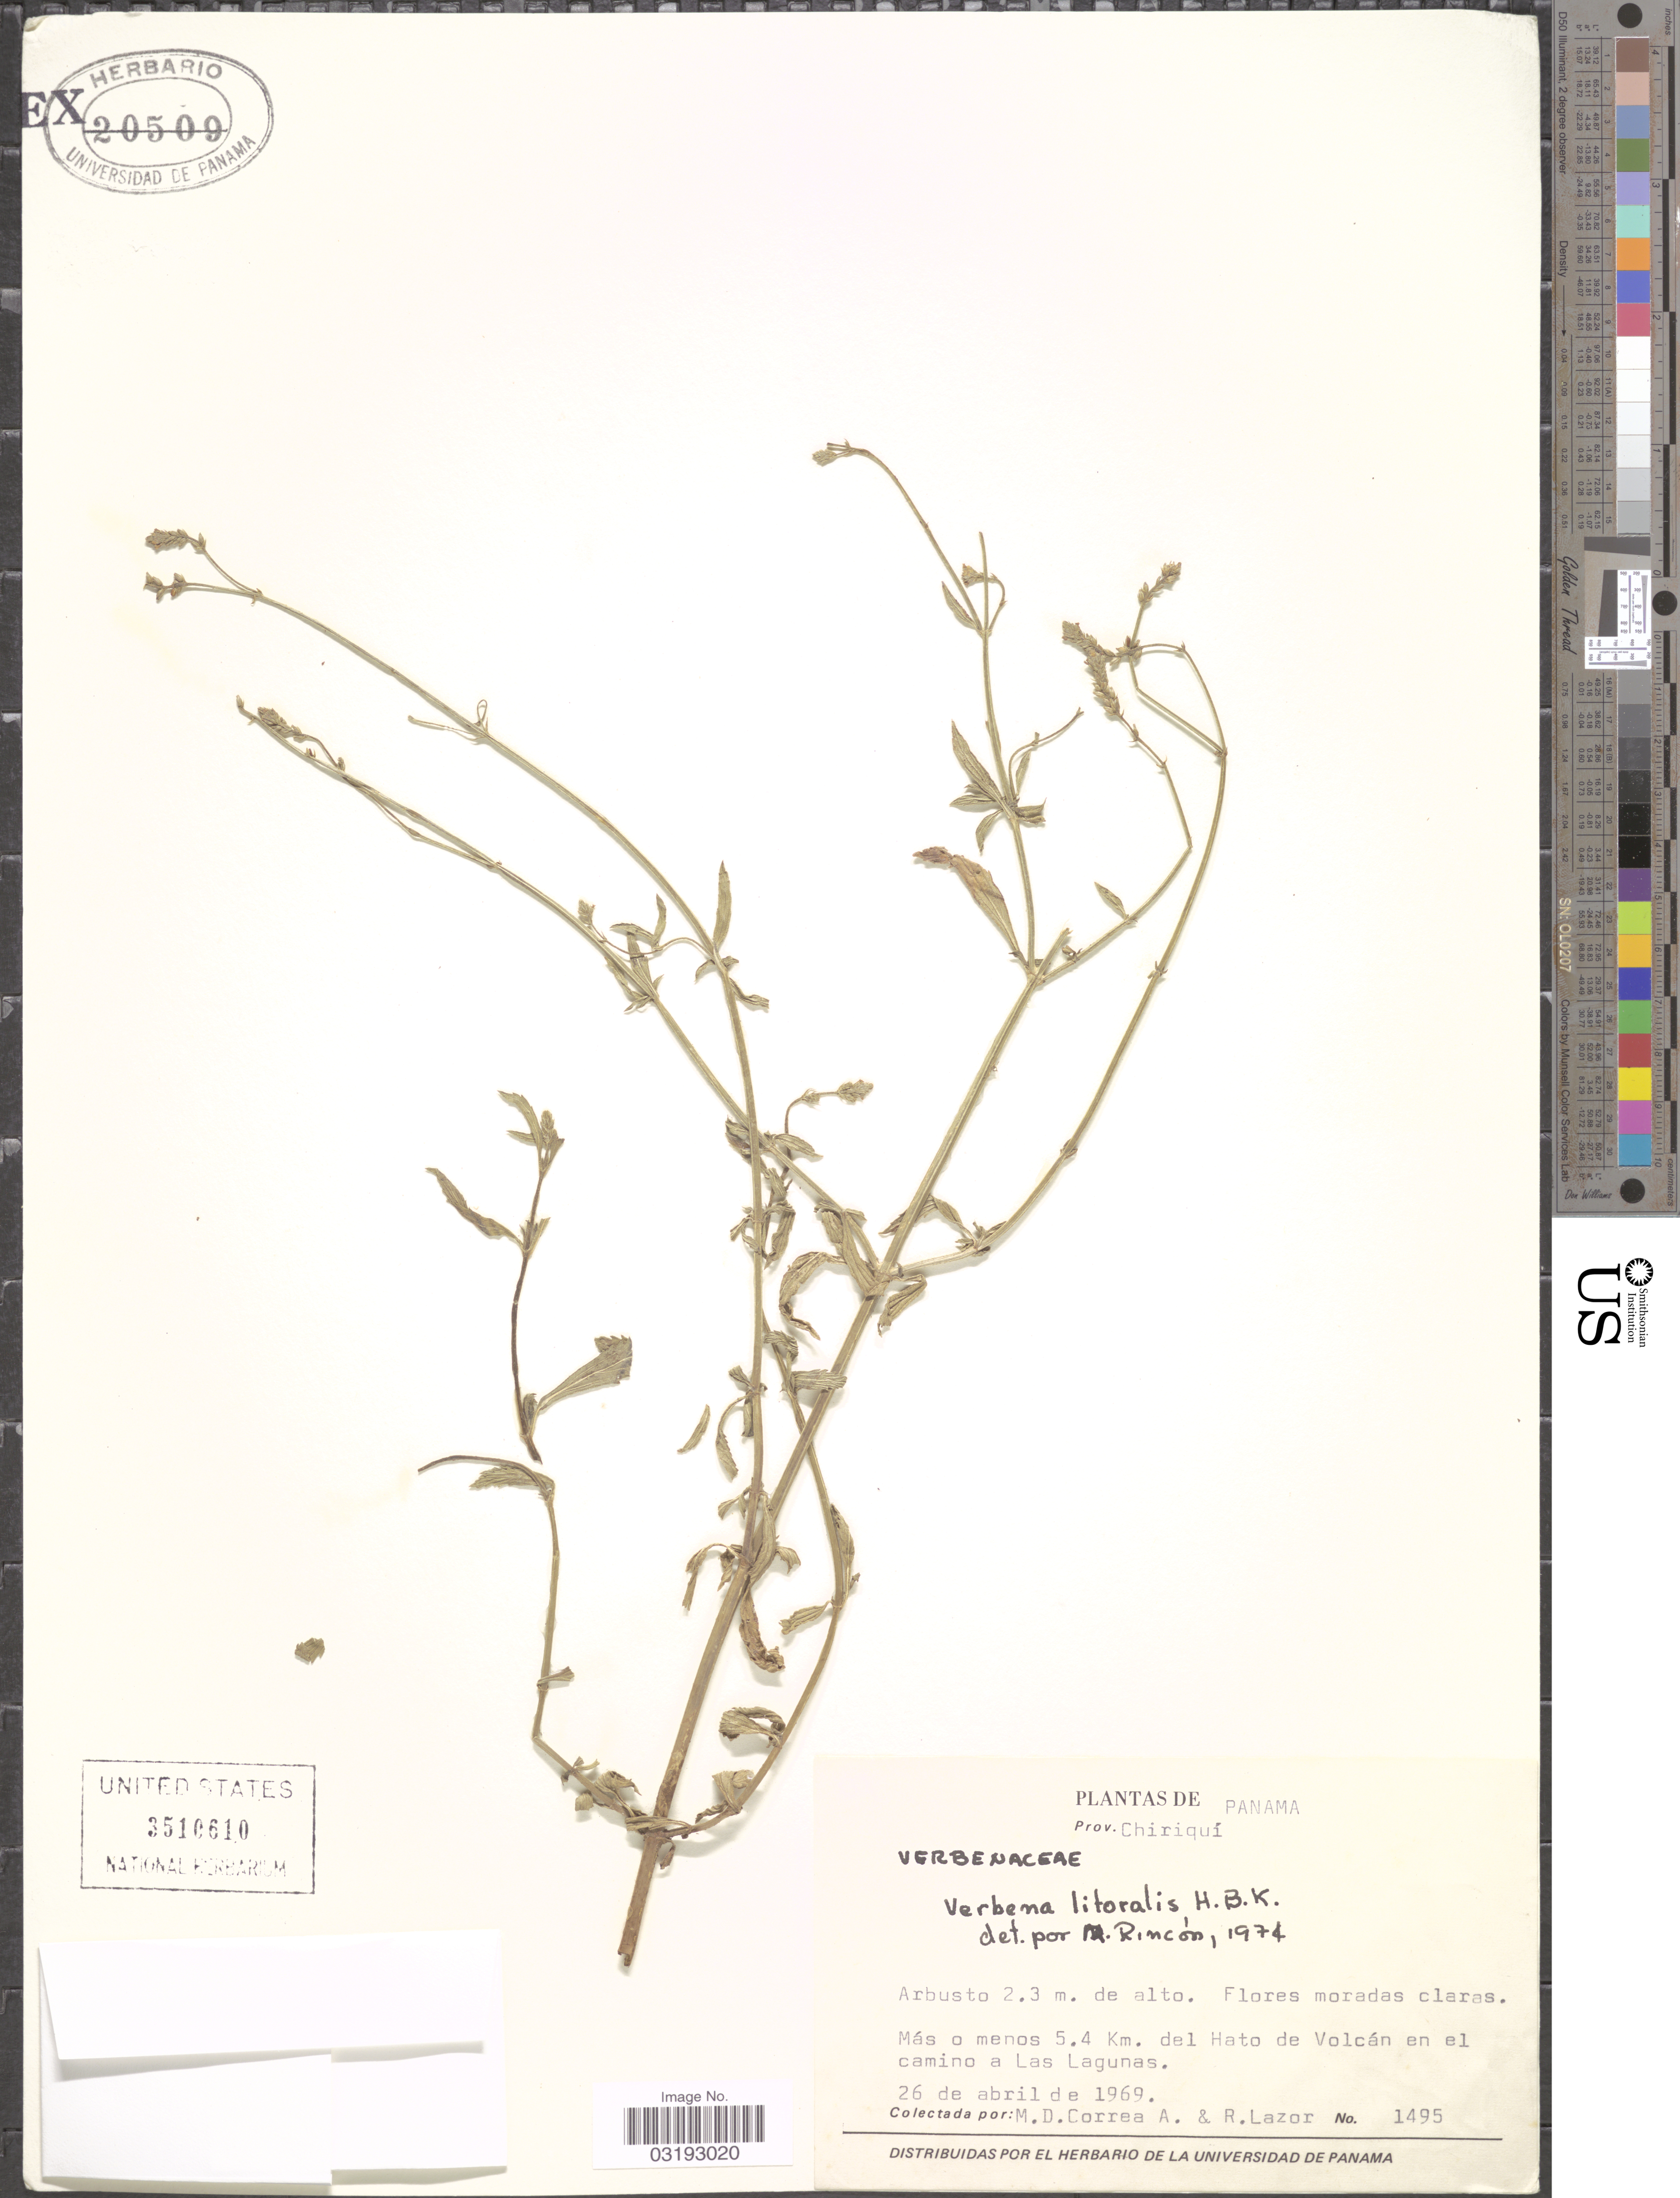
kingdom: Plantae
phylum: Tracheophyta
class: Magnoliopsida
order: Lamiales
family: Verbenaceae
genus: Verbena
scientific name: Verbena litoralis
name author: Kunth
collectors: M. D. Corrêa-A. & R. L. Lazor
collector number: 1495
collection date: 1969-04-26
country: Panama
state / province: Chiriqui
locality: Más o menos 5.4 Km. del Hato de Volcán en el camino a Las Lagunas.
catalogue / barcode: US 3510610